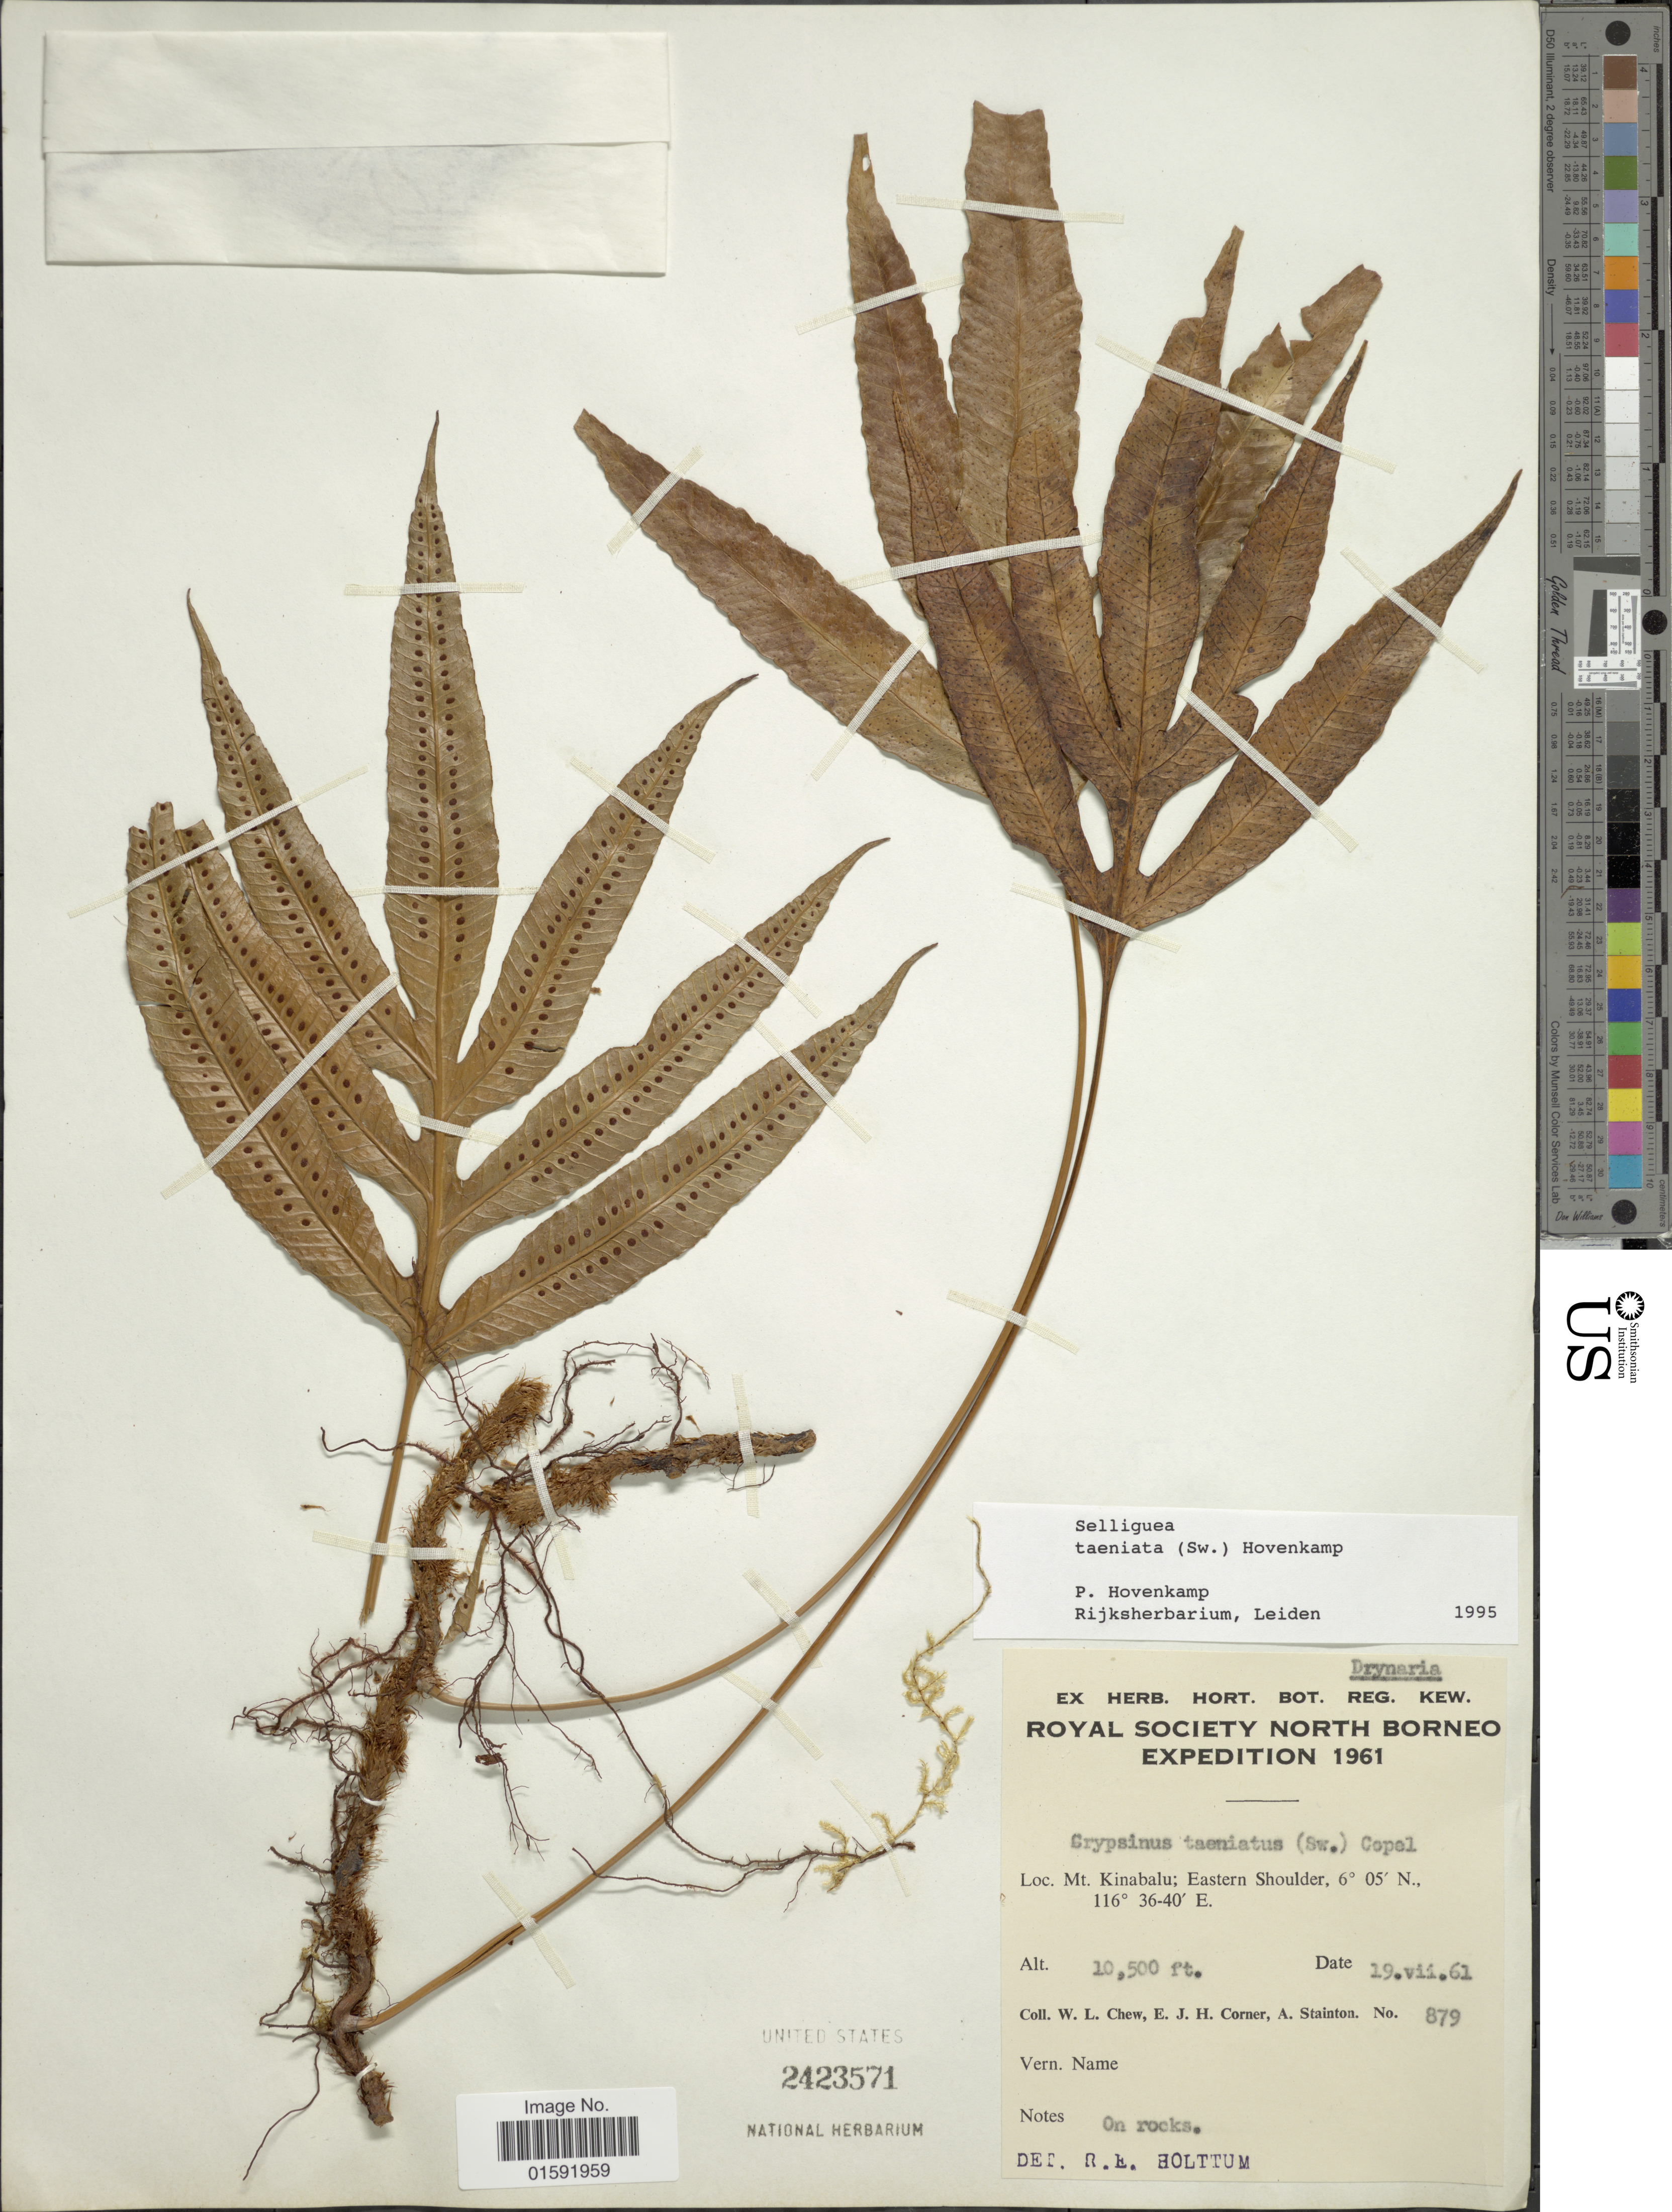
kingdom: Plantae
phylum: Tracheophyta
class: Polypodiopsida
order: Polypodiales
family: Polypodiaceae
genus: Selliguea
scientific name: Selliguea taeniata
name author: Parris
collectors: W. Chew, E. Corner & A. Stainton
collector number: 879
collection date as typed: Transcribed d/m/y: 19/7/61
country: Malaysia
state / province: Sabah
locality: North Borneo, Mt. Kinabalu, Eastern Shoulder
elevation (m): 3200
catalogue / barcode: US 2423571